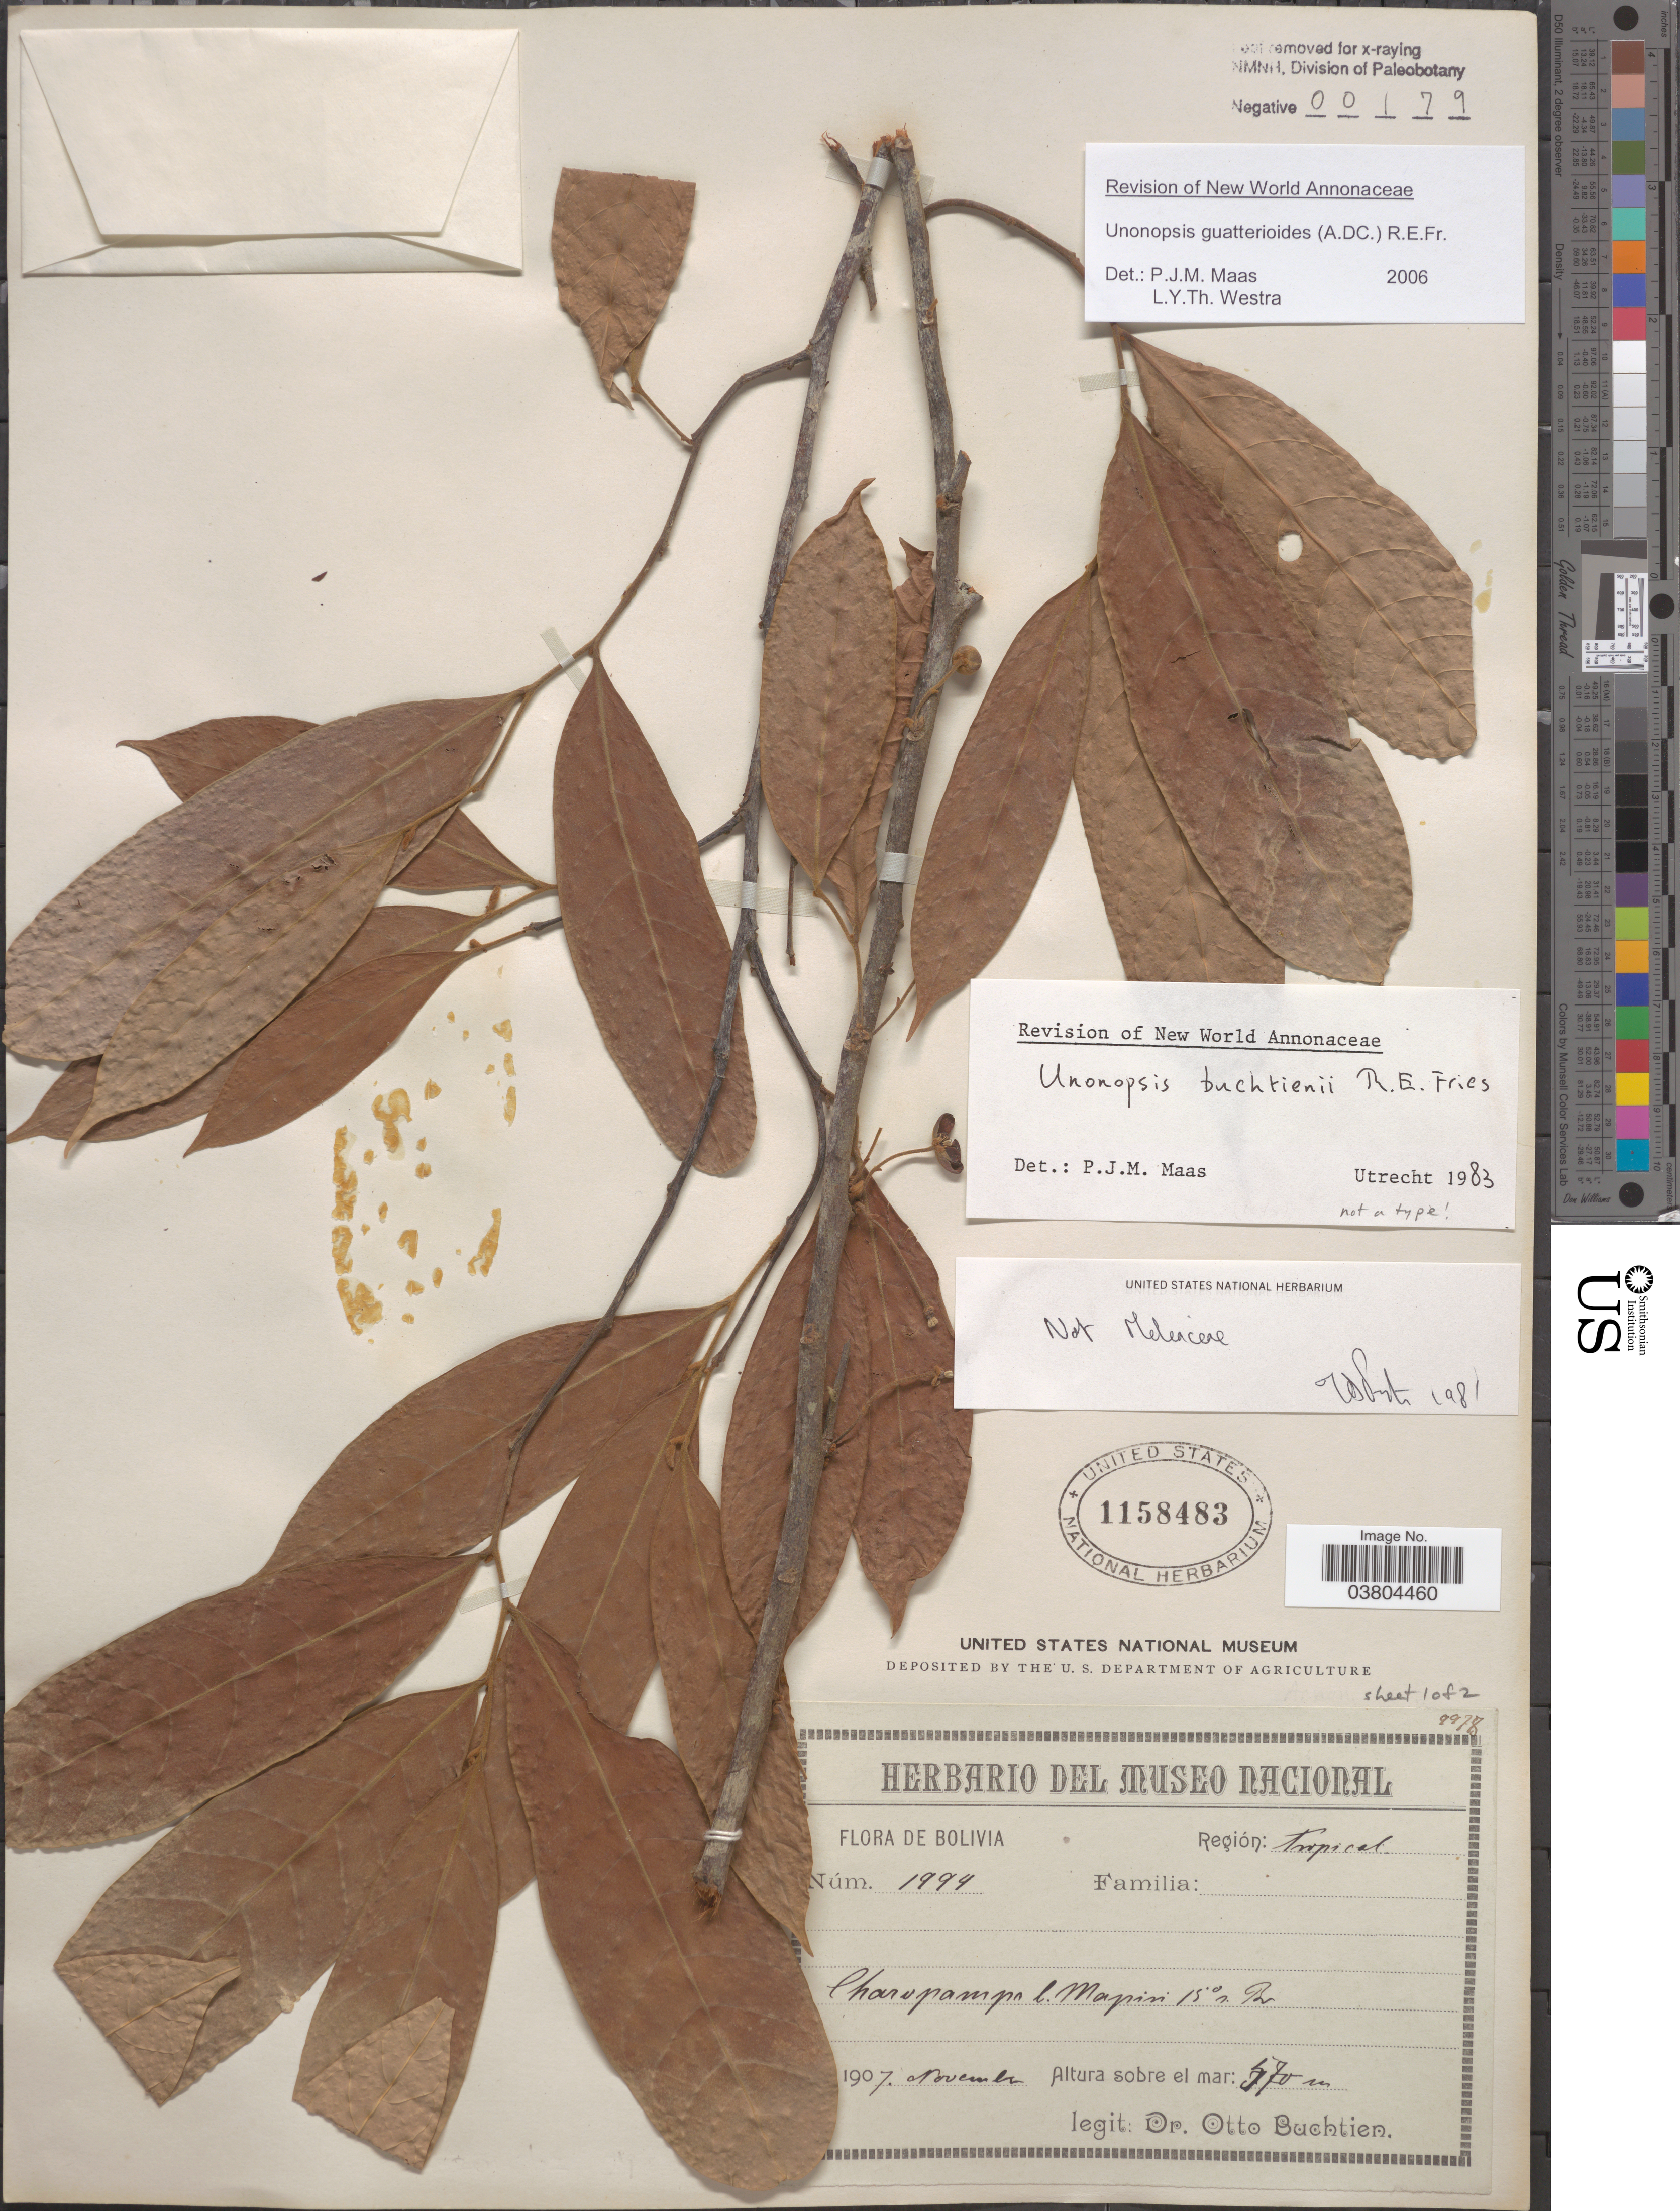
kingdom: Plantae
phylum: Tracheophyta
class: Magnoliopsida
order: Magnoliales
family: Annonaceae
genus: Unonopsis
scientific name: Unonopsis guatterioides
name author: (A. DC.) R.E. Fr.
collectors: O. Buchtien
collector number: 1994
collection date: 1907-11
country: Bolivia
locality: Región: tropical. Charopampa b. Mapiri 15° nr Br.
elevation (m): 570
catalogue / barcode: US 1158483